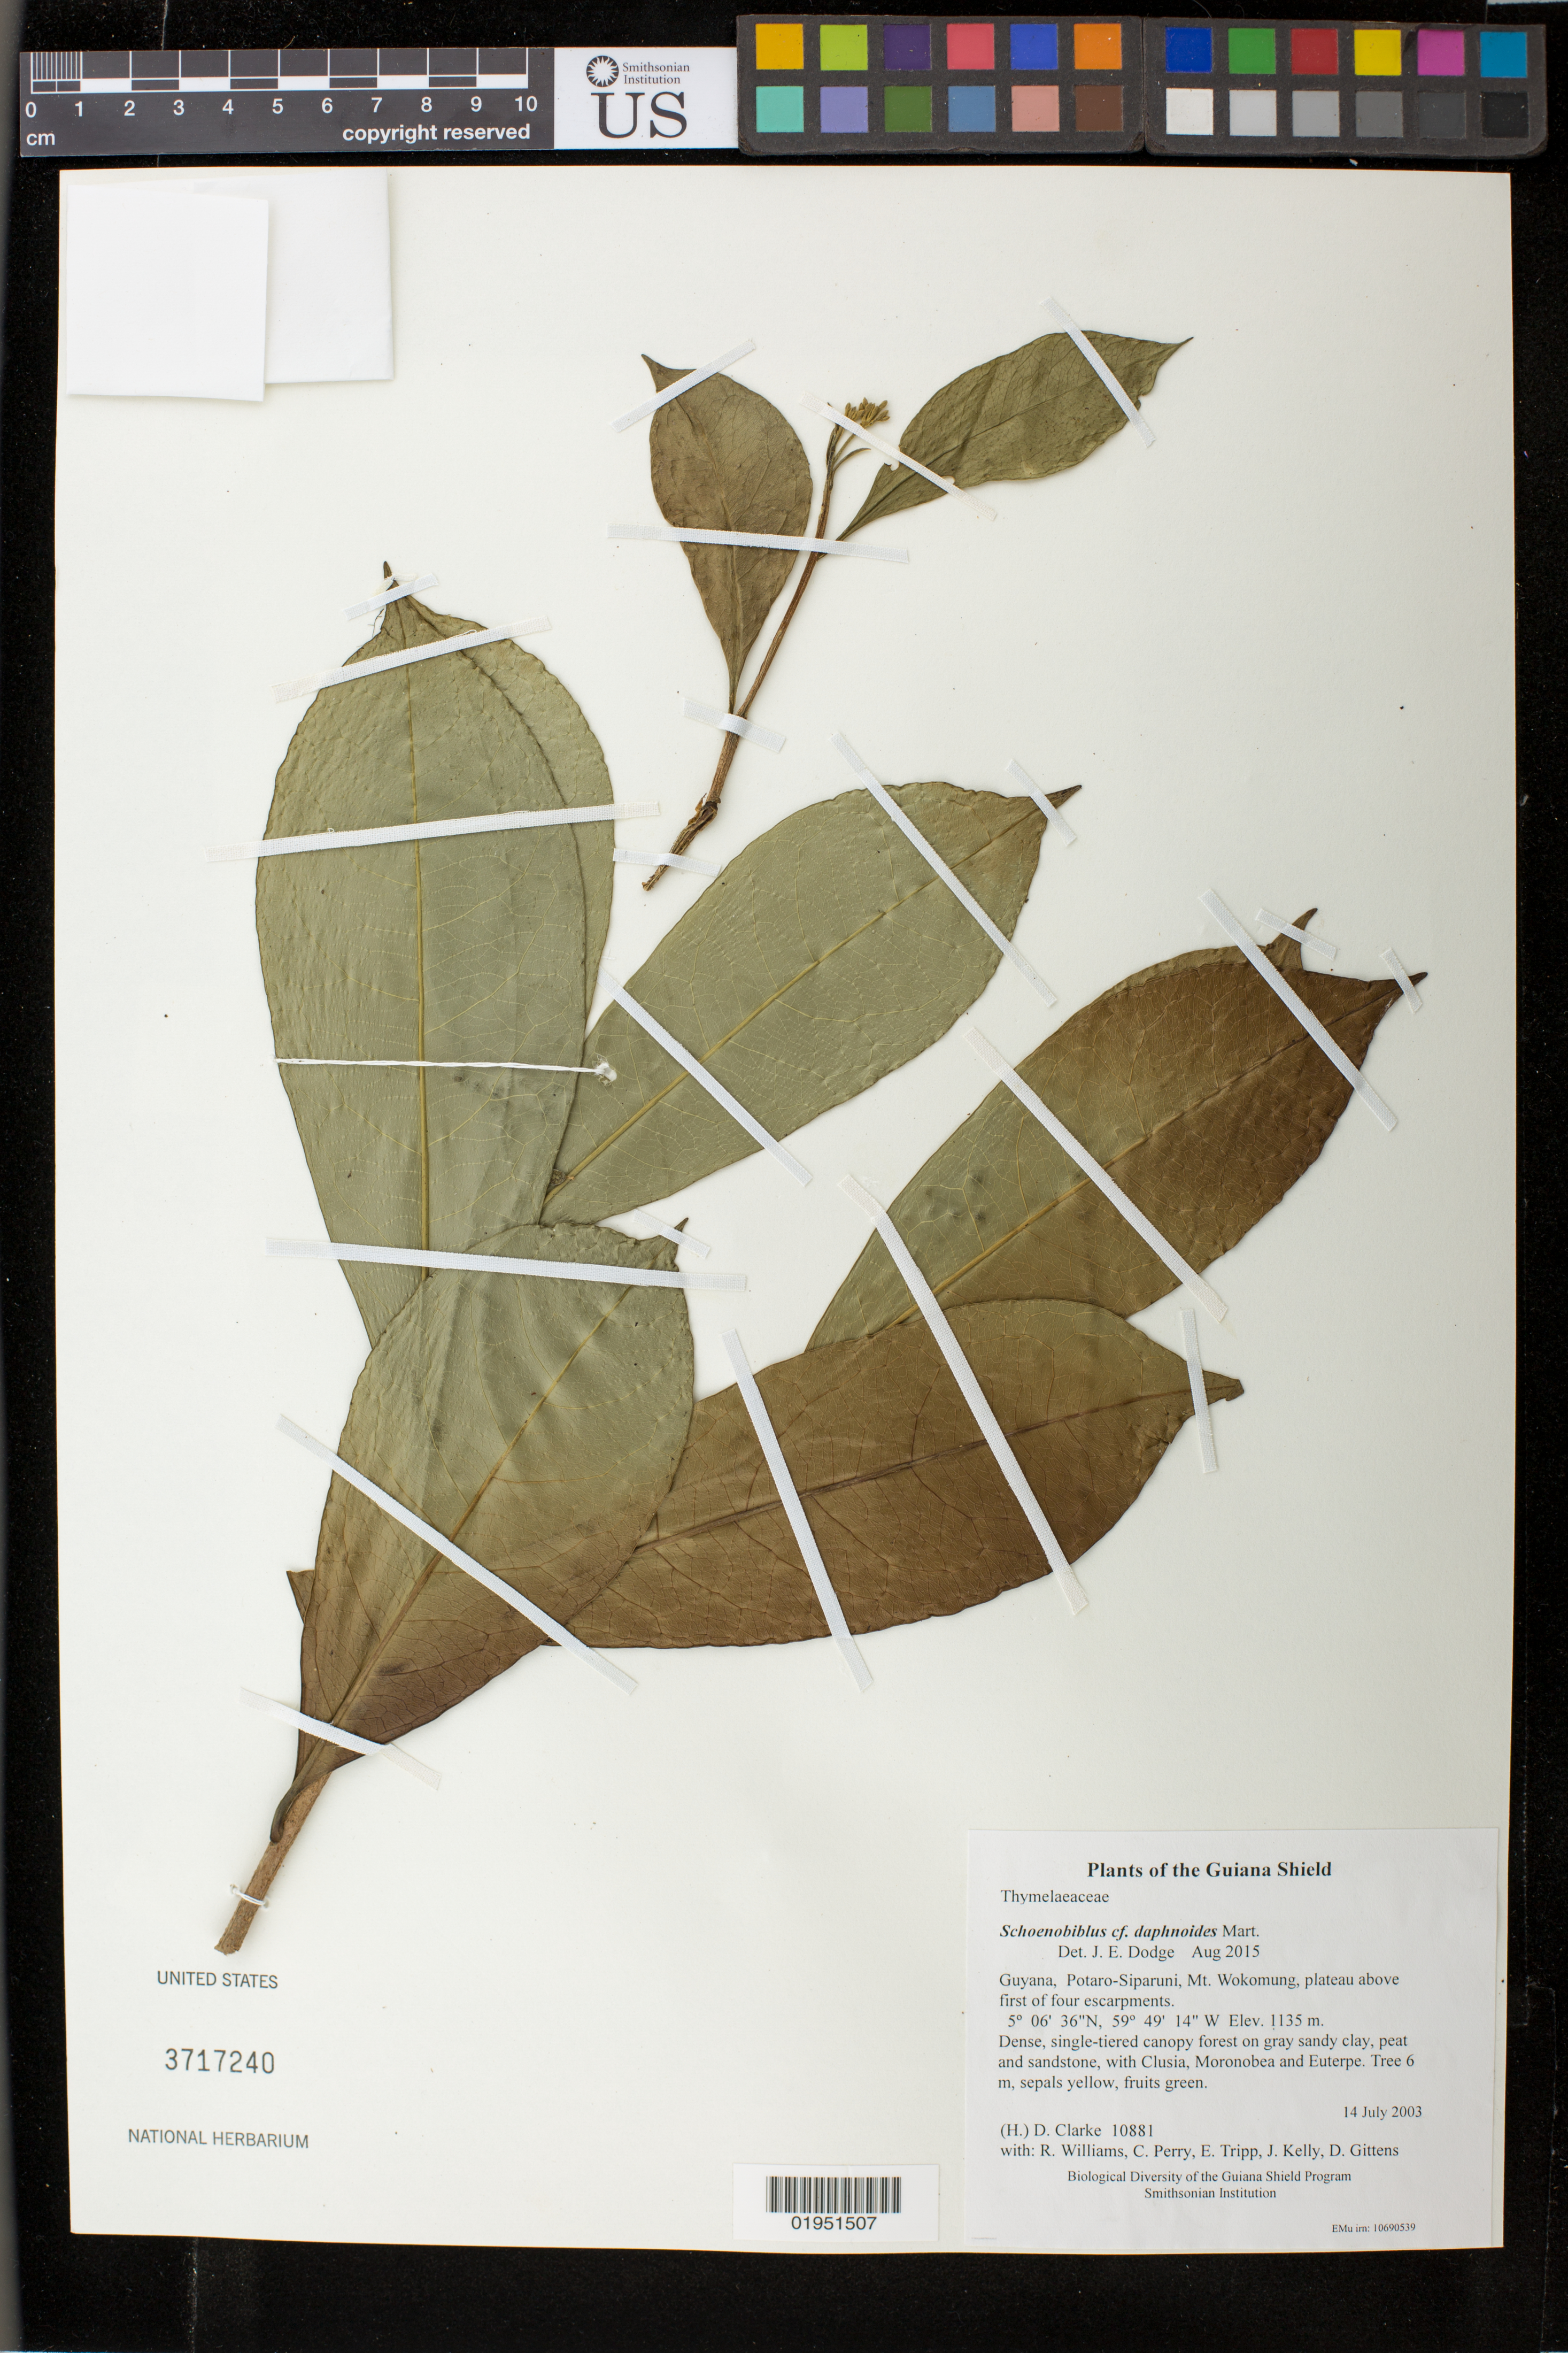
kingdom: Plantae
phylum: Tracheophyta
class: Magnoliopsida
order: Malvales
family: Thymelaeaceae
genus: Schoenobiblus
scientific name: Schoenobiblus daphnoides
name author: Mart.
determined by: Dodge, J. E.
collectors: H. D. Clarke, R. Williams, C. Perry, E. Tripp, J. Kelly, D. Gittens & S. R. Stern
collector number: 10881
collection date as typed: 14 July 2003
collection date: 2003-07-14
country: Guyana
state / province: Potaro-Siparuni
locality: Mt. Wokomung, plateau above first of four escarpments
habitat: Dense, single-tiered canopy forest on gray sandy clay, peat and sandstone, with Clusia, Moronobea and Euterpe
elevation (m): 1135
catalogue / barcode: US 3717240